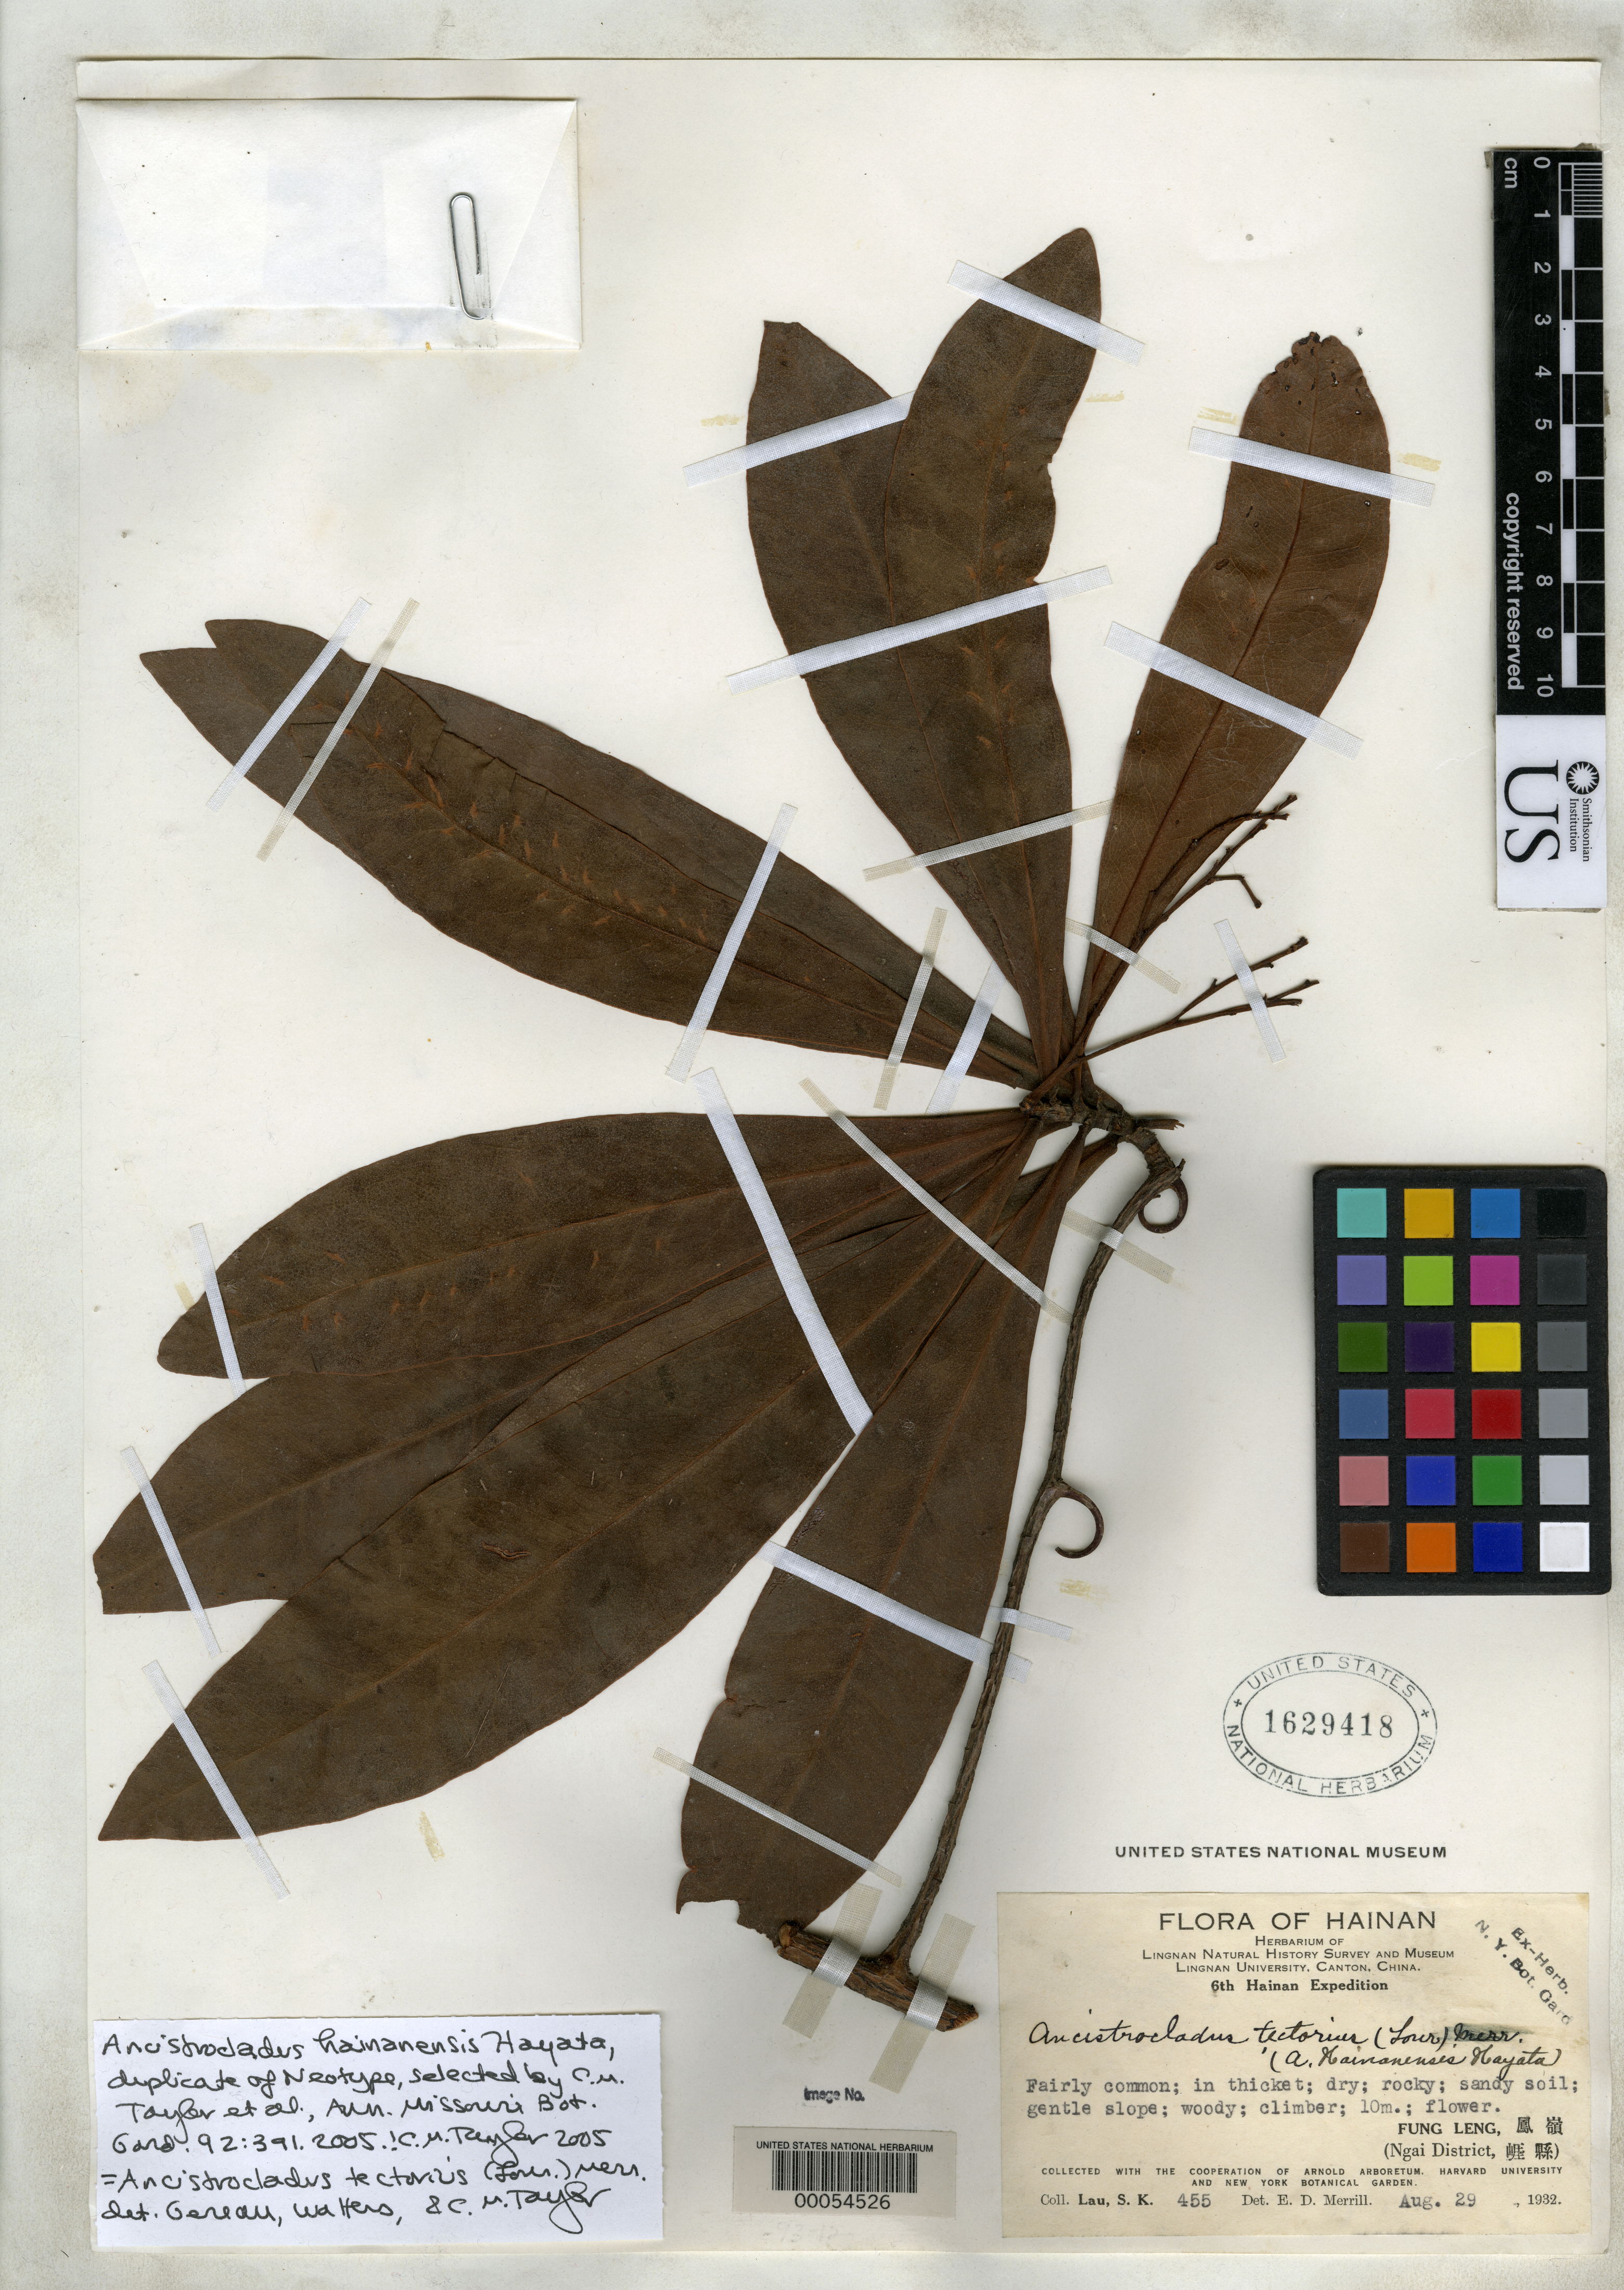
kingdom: Plantae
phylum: Tracheophyta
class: Magnoliopsida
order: Caryophyllales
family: Ancistrocladaceae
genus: Ancistrocladus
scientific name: Ancistrocladus hainanensis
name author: Hayata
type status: Isoneotype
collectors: S. K. Lau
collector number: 455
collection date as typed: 29 Aug 1932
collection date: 1932-08-29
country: China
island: Hainan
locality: Fung LengNgai District.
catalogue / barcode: US 1629418